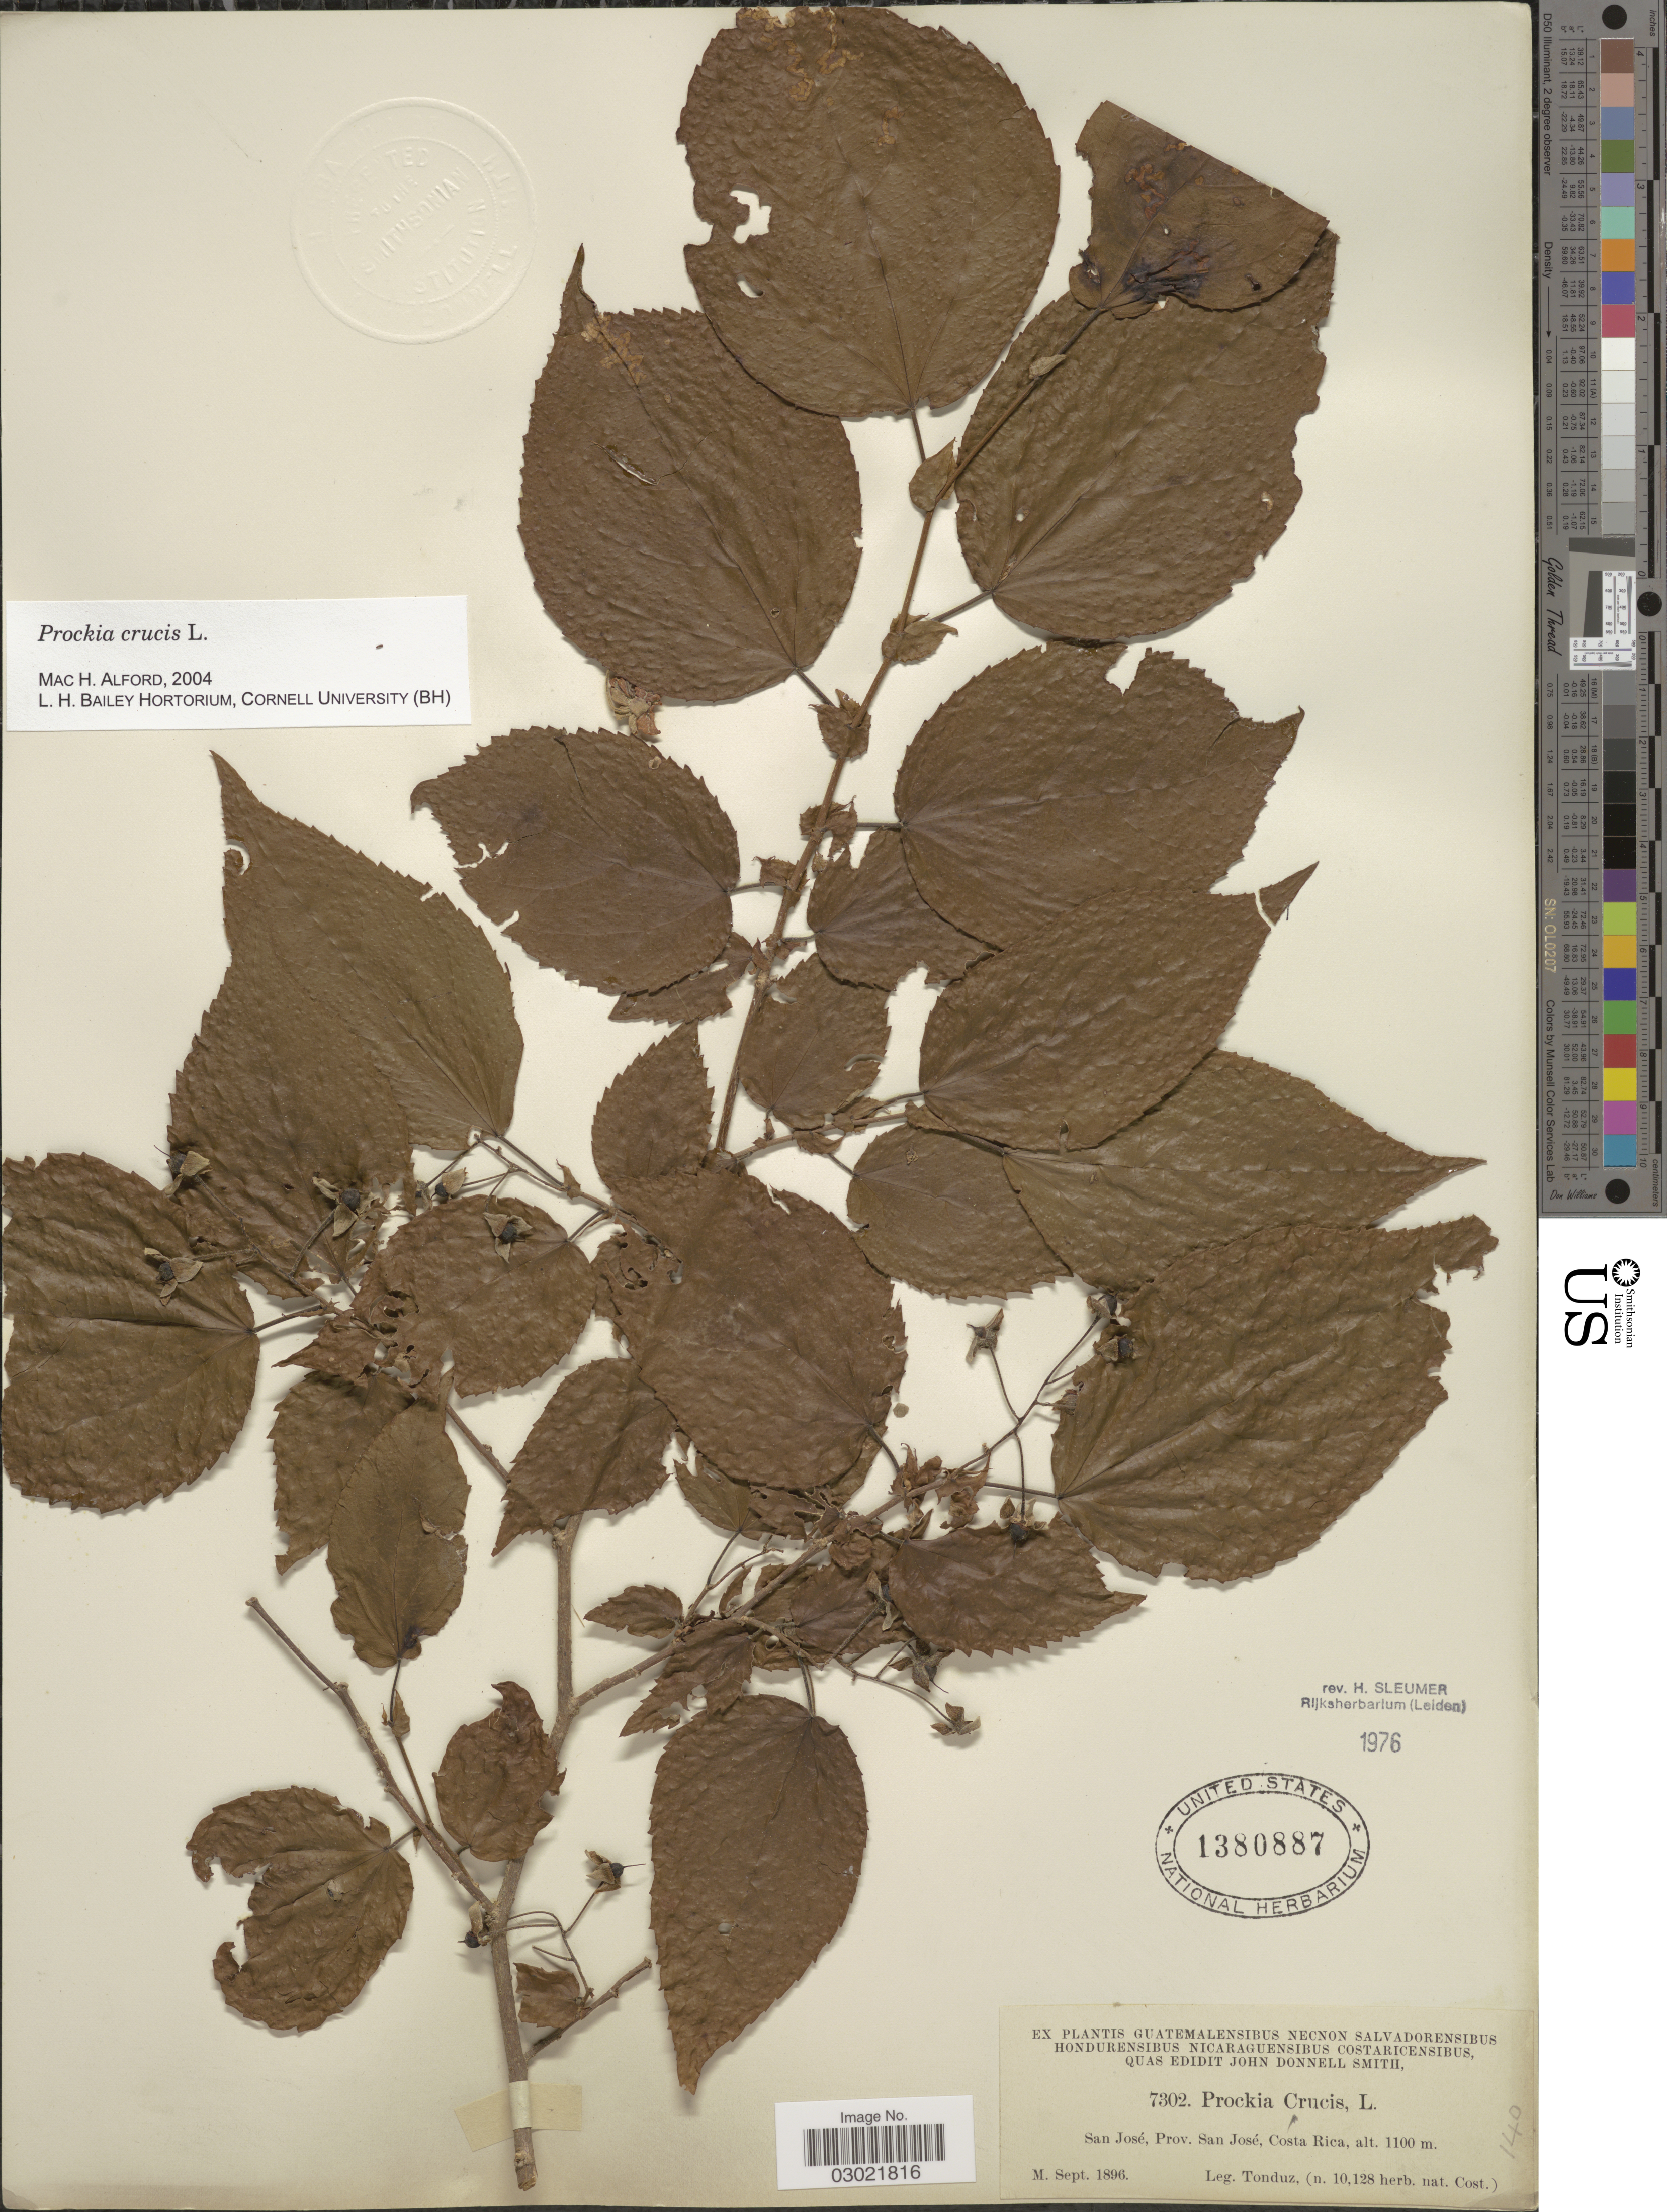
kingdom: Plantae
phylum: Tracheophyta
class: Magnoliopsida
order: Malpighiales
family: Salicaceae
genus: Prockia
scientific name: Prockia crucis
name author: P. Browne ex L.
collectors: Tonduz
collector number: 7302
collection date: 1896-09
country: Costa Rica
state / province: San José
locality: San José.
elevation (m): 1100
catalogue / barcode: US 1380887